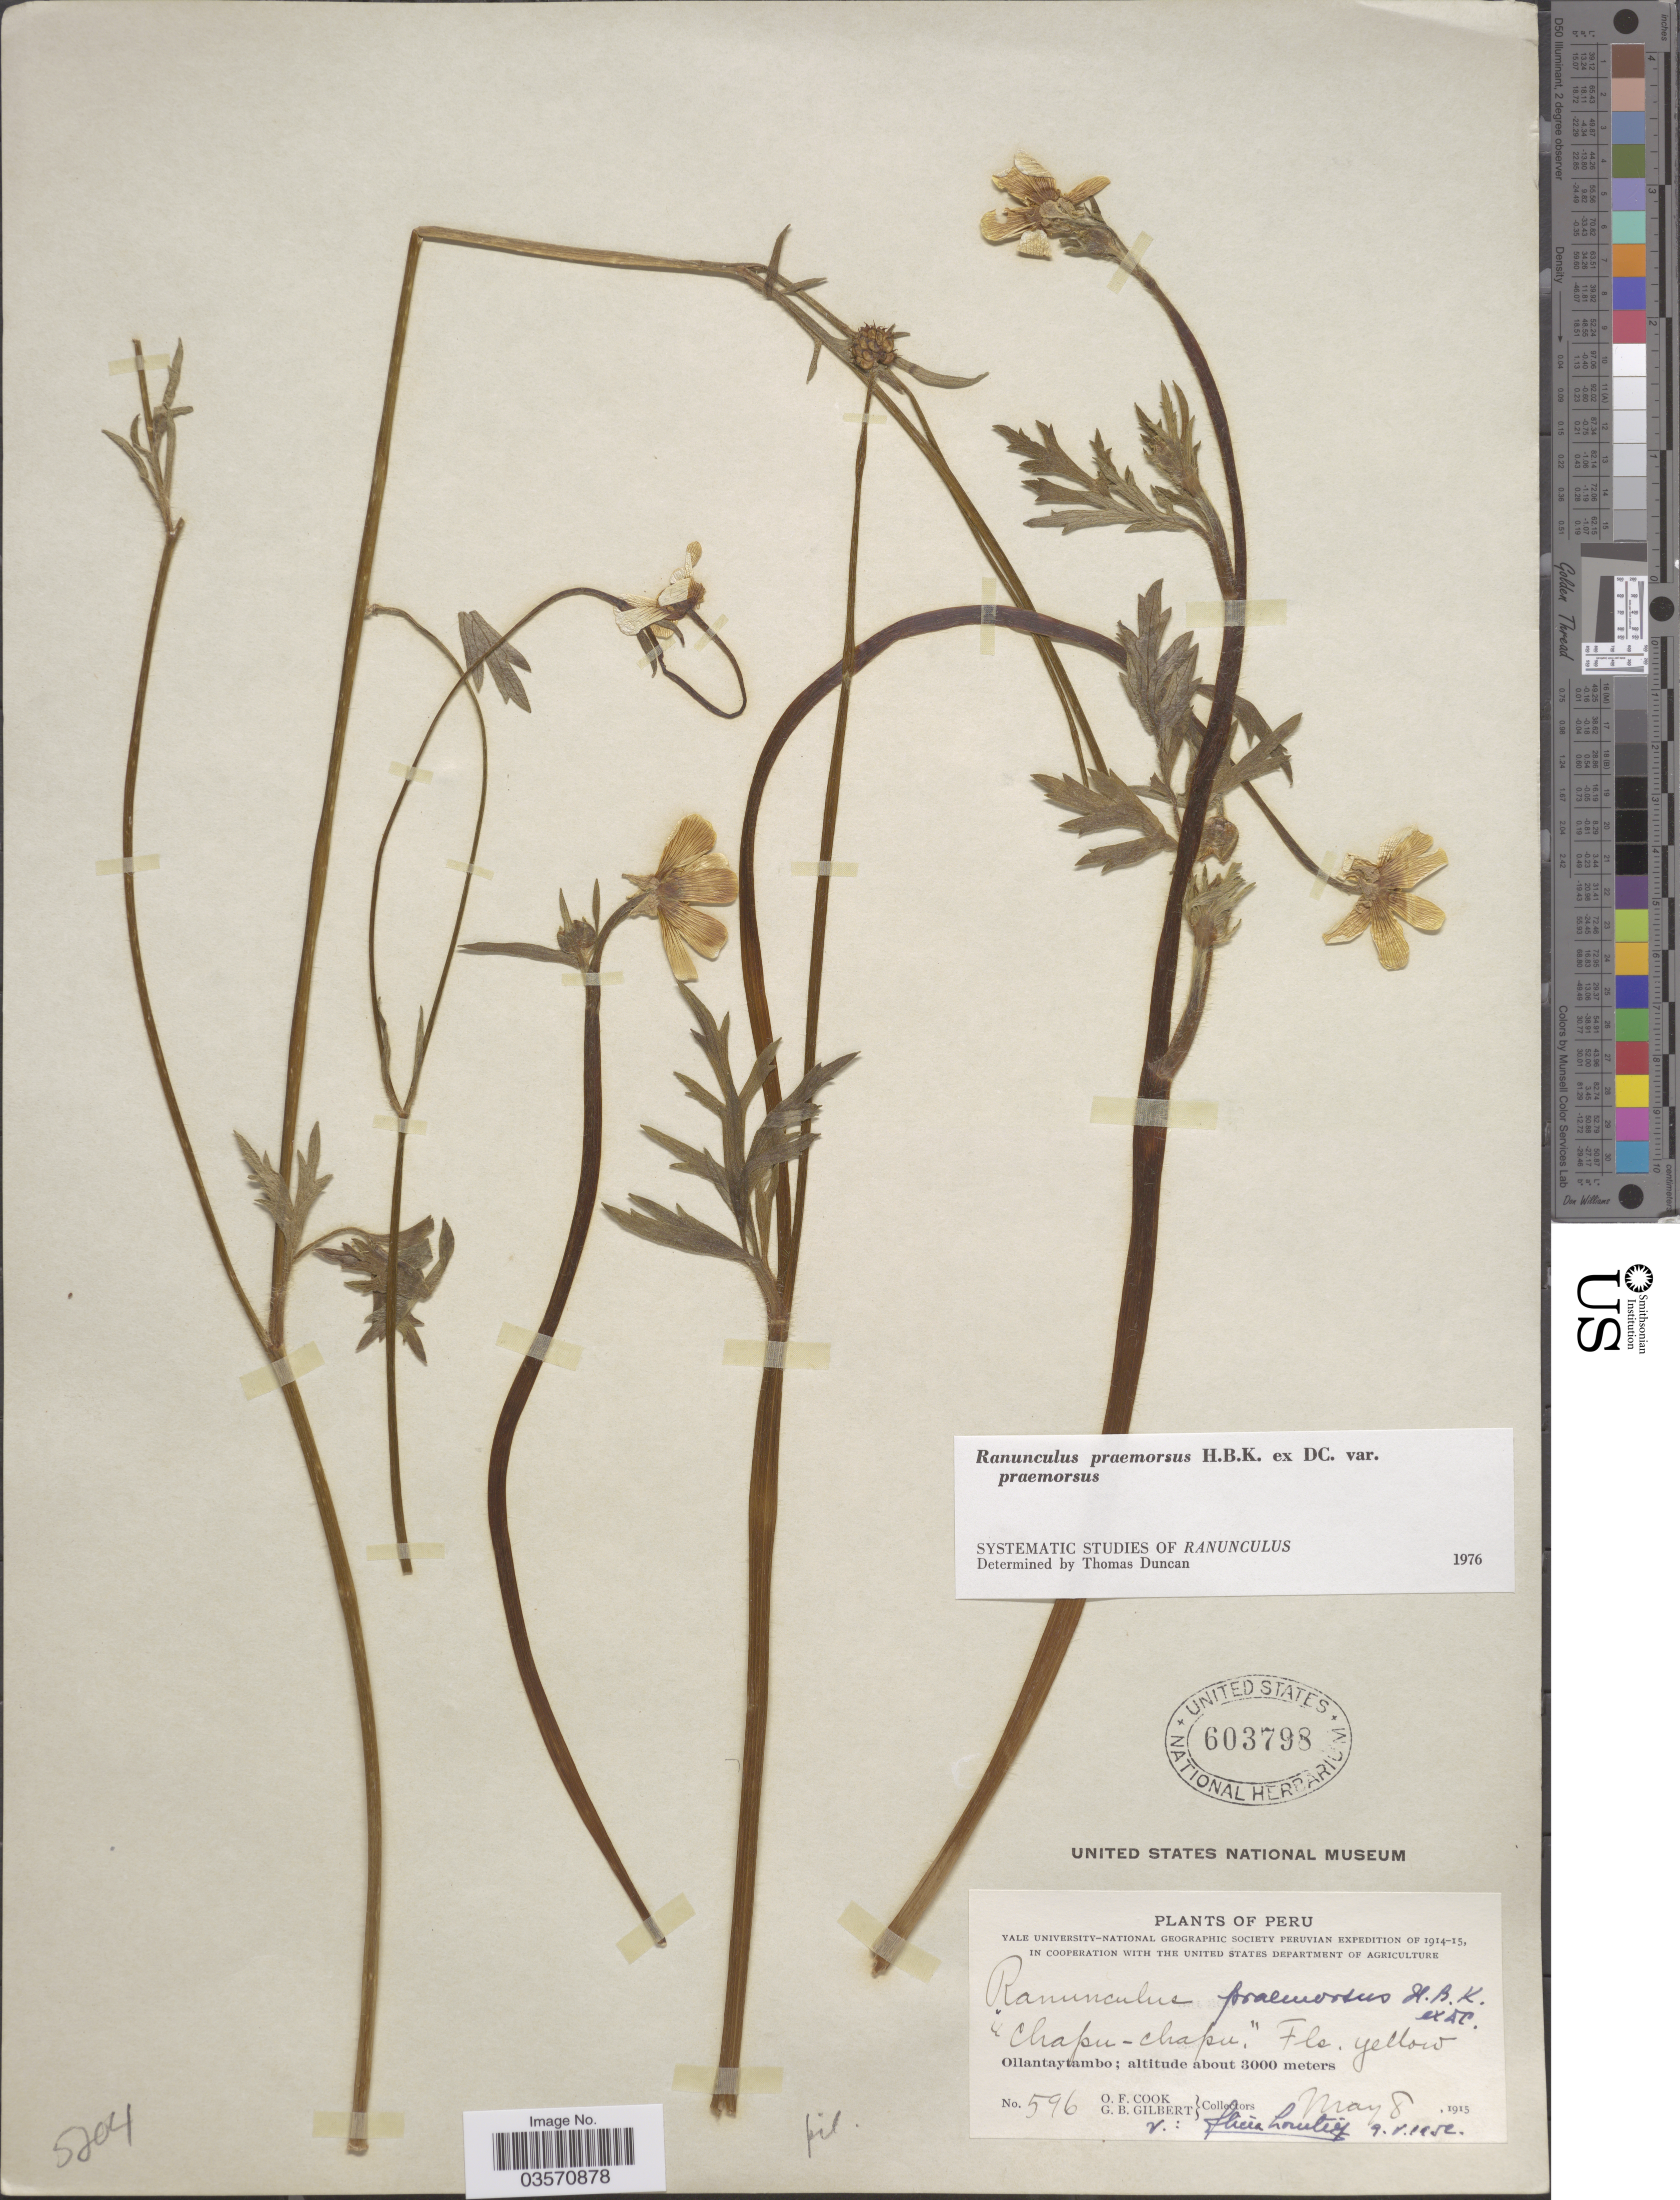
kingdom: Plantae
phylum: Tracheophyta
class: Magnoliopsida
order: Ranunculales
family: Ranunculaceae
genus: Ranunculus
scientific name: Ranunculus praemorsus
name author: Kunth ex DC.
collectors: O. F. Cook & G. B. Gilbert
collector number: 596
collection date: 1915-05-08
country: Peru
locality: Ollantaytambo.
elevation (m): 3000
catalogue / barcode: US 603798